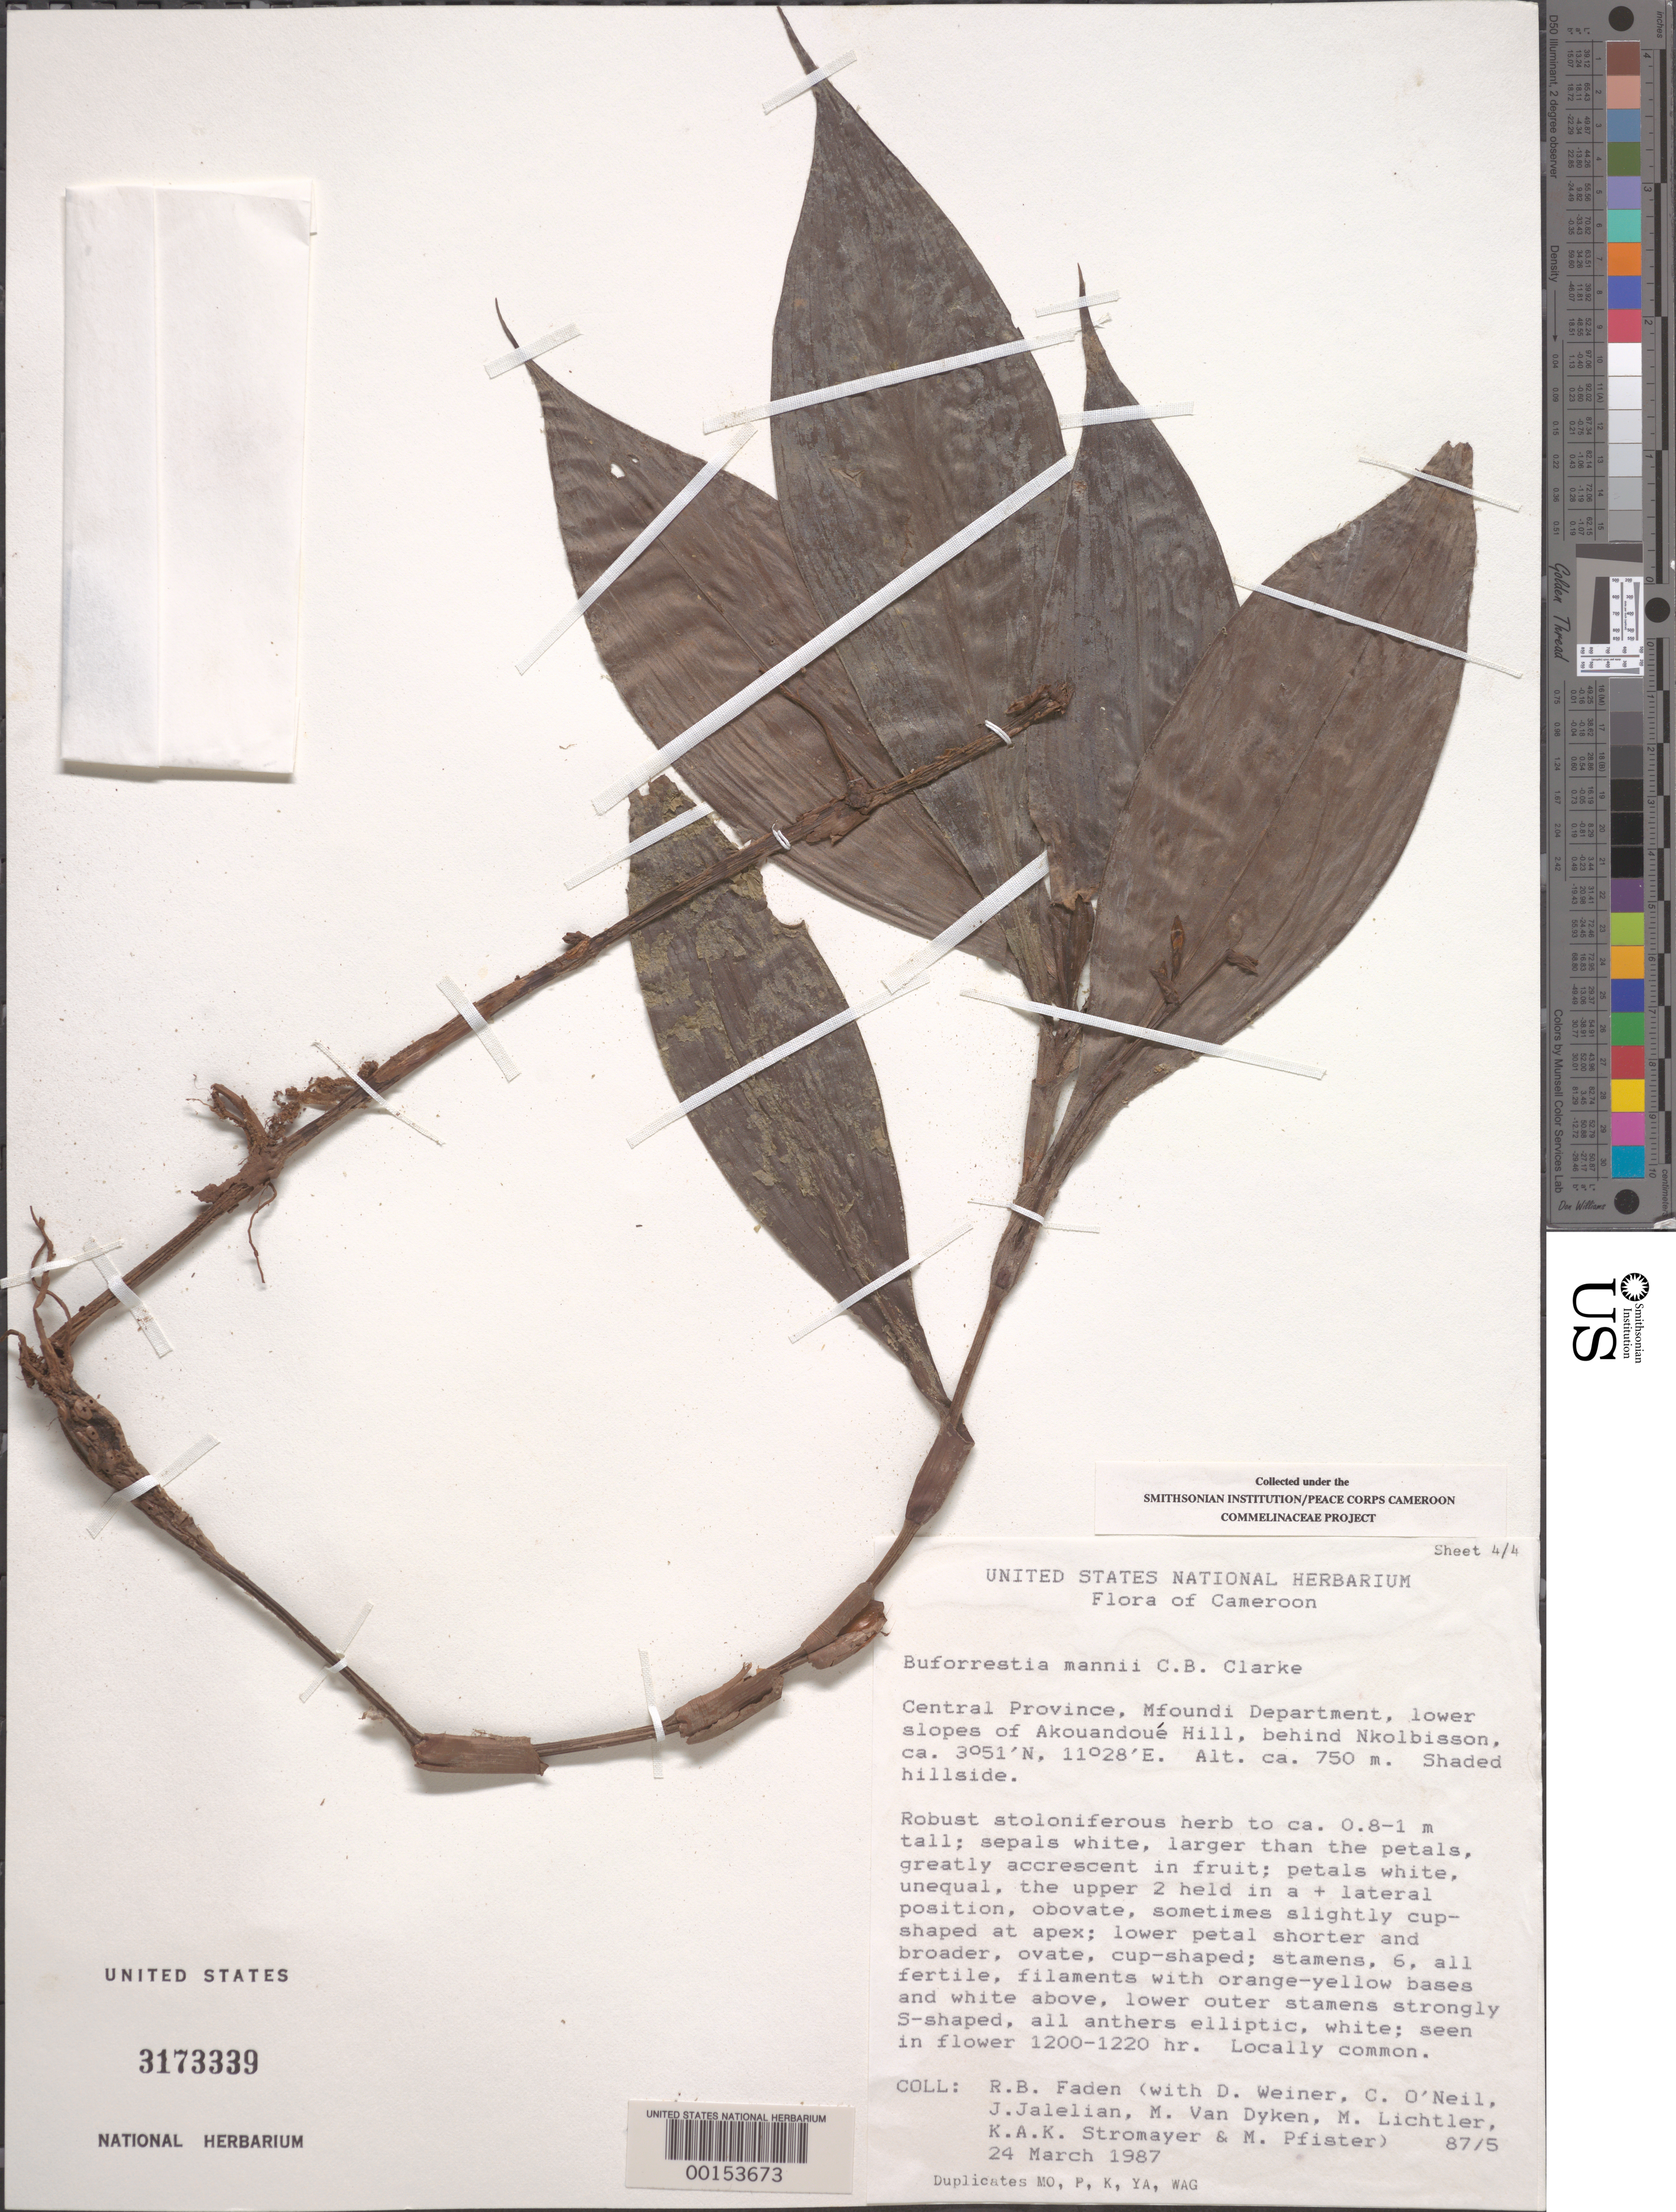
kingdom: Plantae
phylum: Tracheophyta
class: Liliopsida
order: Commelinales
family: Commelinaceae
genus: Buforrestia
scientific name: Buforrestia mannii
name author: C.B. Clarke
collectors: R. B. Faden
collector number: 87/5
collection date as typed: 24 Mar 1987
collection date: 1987-03-24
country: Cameroon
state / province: Centre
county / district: Mfoundi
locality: Lower slopes of akouandoue hill behind nkolbisson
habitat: Shaded hillside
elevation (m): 750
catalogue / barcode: US 3173339